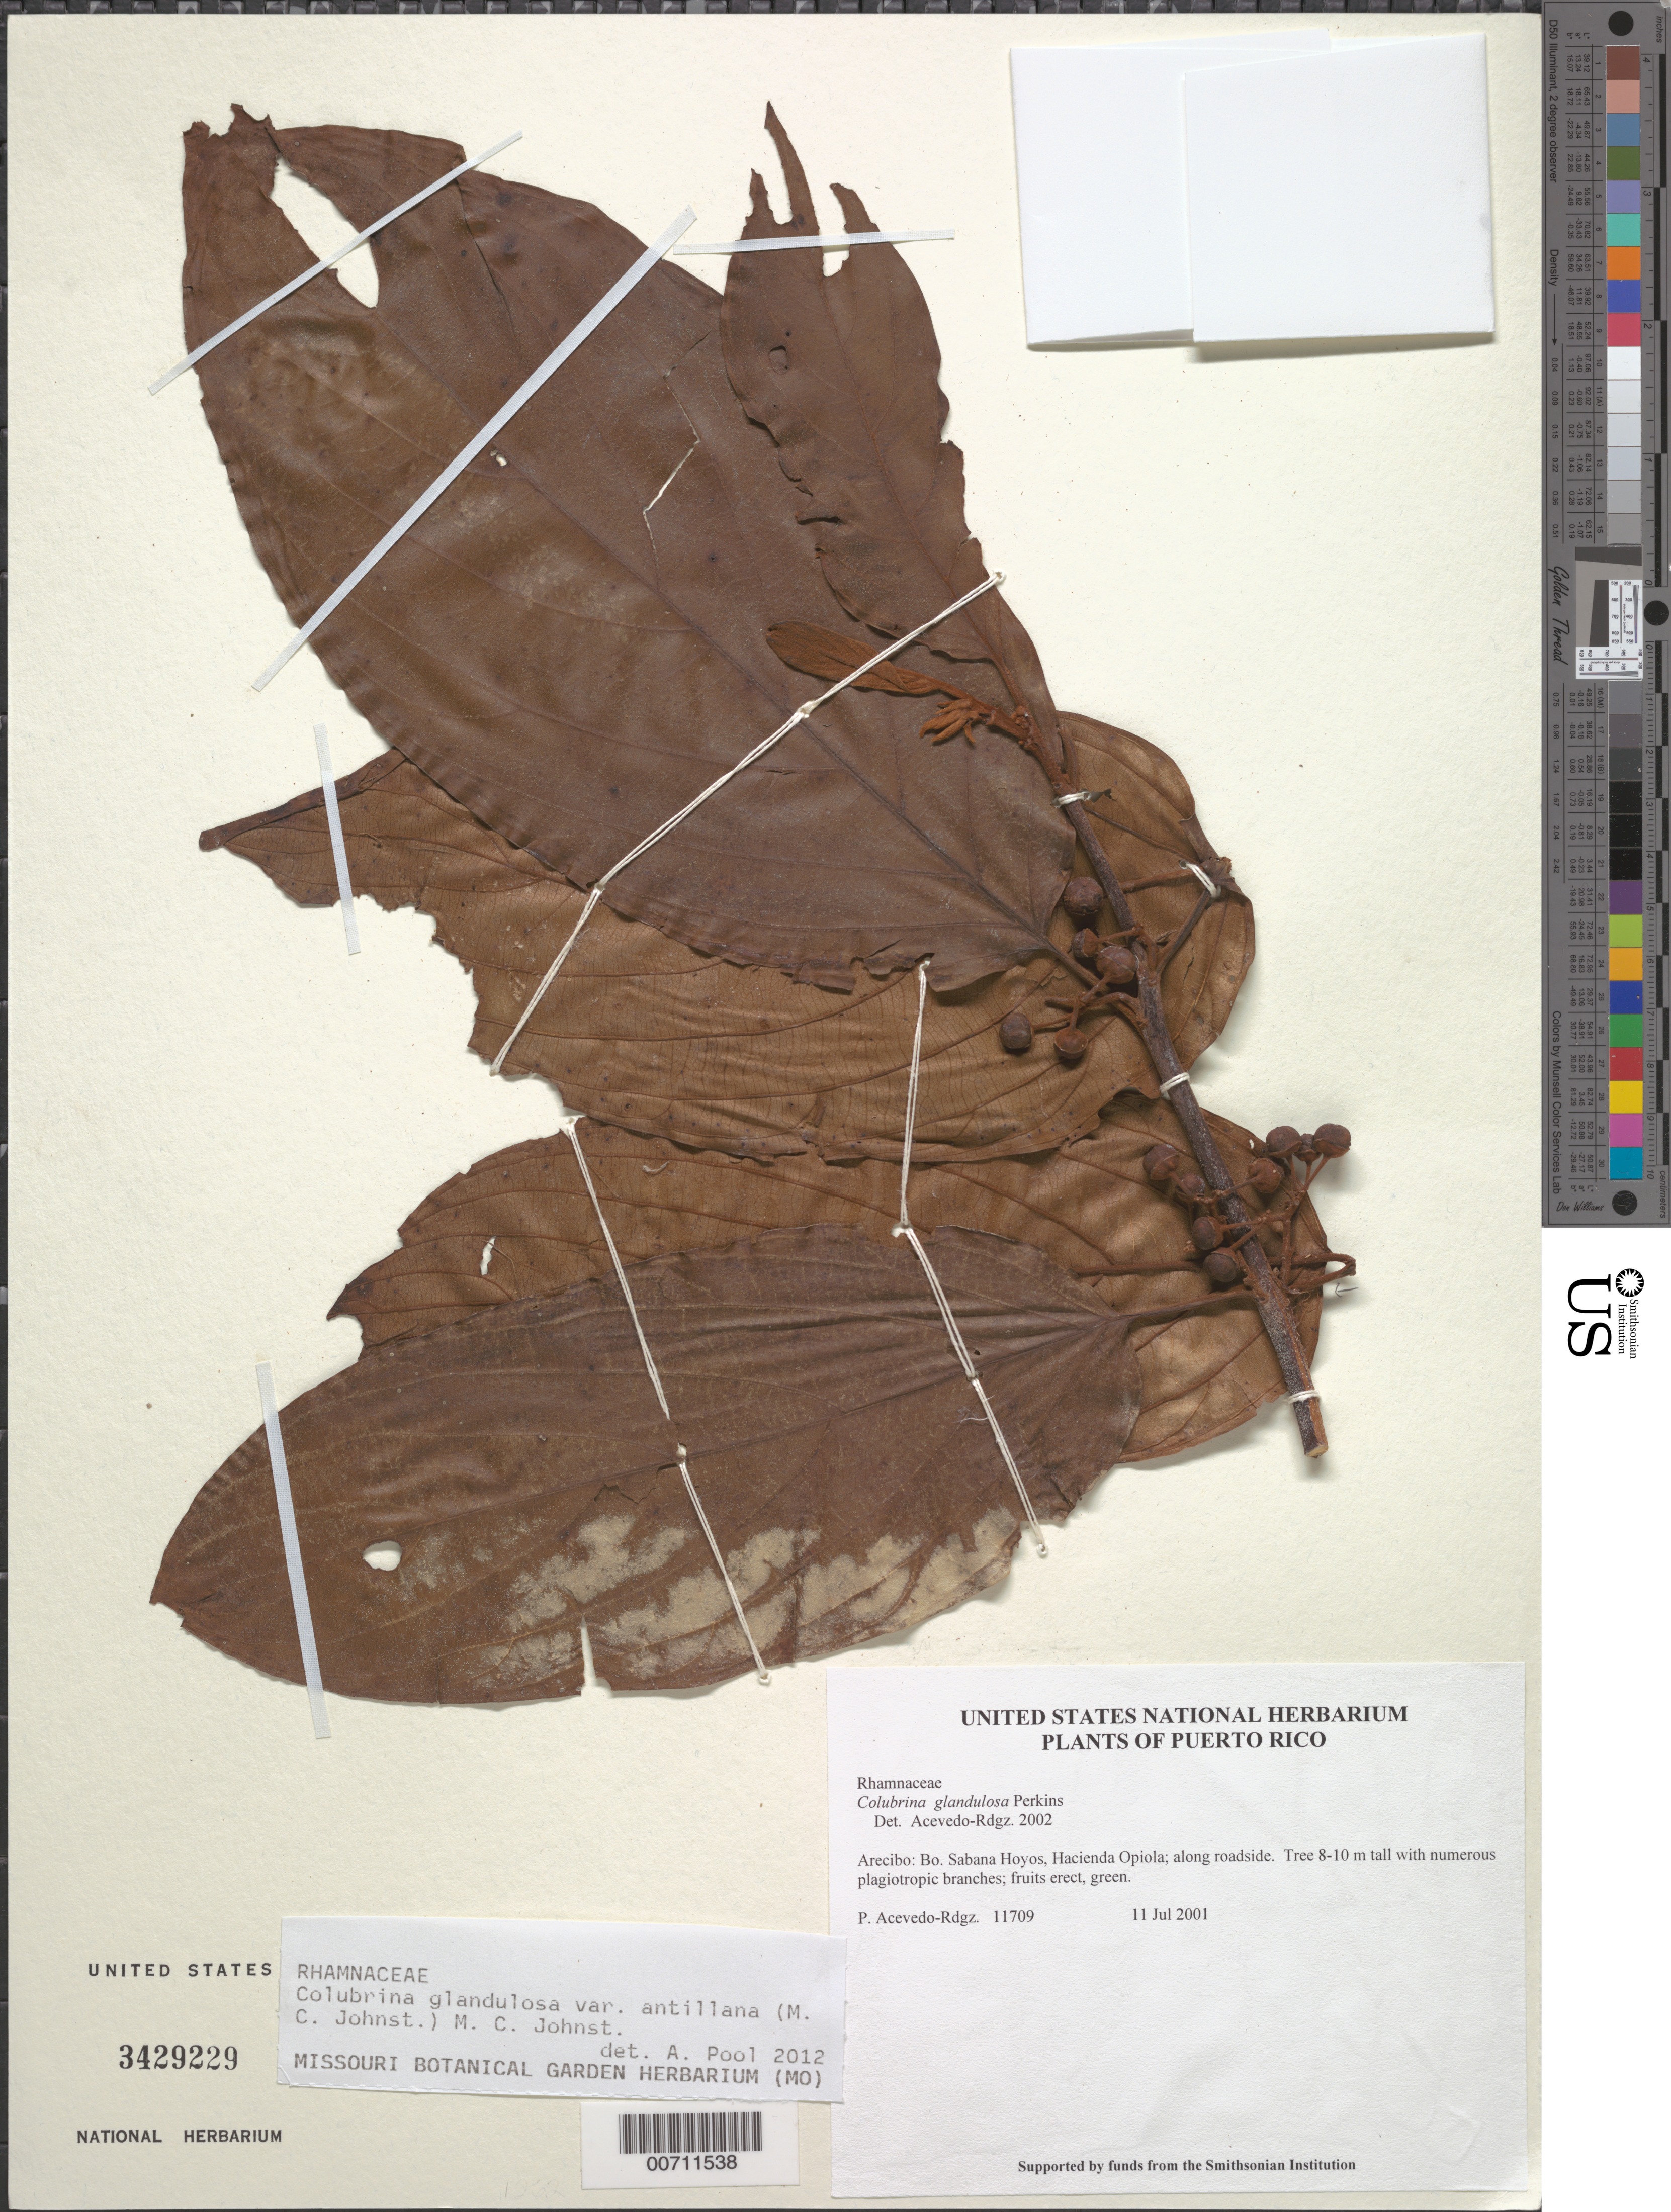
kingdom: Plantae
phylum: Tracheophyta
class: Magnoliopsida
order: Rosales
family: Rhamnaceae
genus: Colubrina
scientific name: Colubrina glandulosa var. antillana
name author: (M.C. Johnst.) M.C. Johnst.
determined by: Pool, A., (MO), Missouri Botanical Garden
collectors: P. Acevedo-Rodr.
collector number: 11709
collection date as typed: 11 Jul 2001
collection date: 2001-07-11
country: Puerto Rico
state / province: Arecibo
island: Puerto Rico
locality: Arecibo: Bo. Sabana Hoyos, Hacienda Opiola; along roadside.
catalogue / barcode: US 3429229